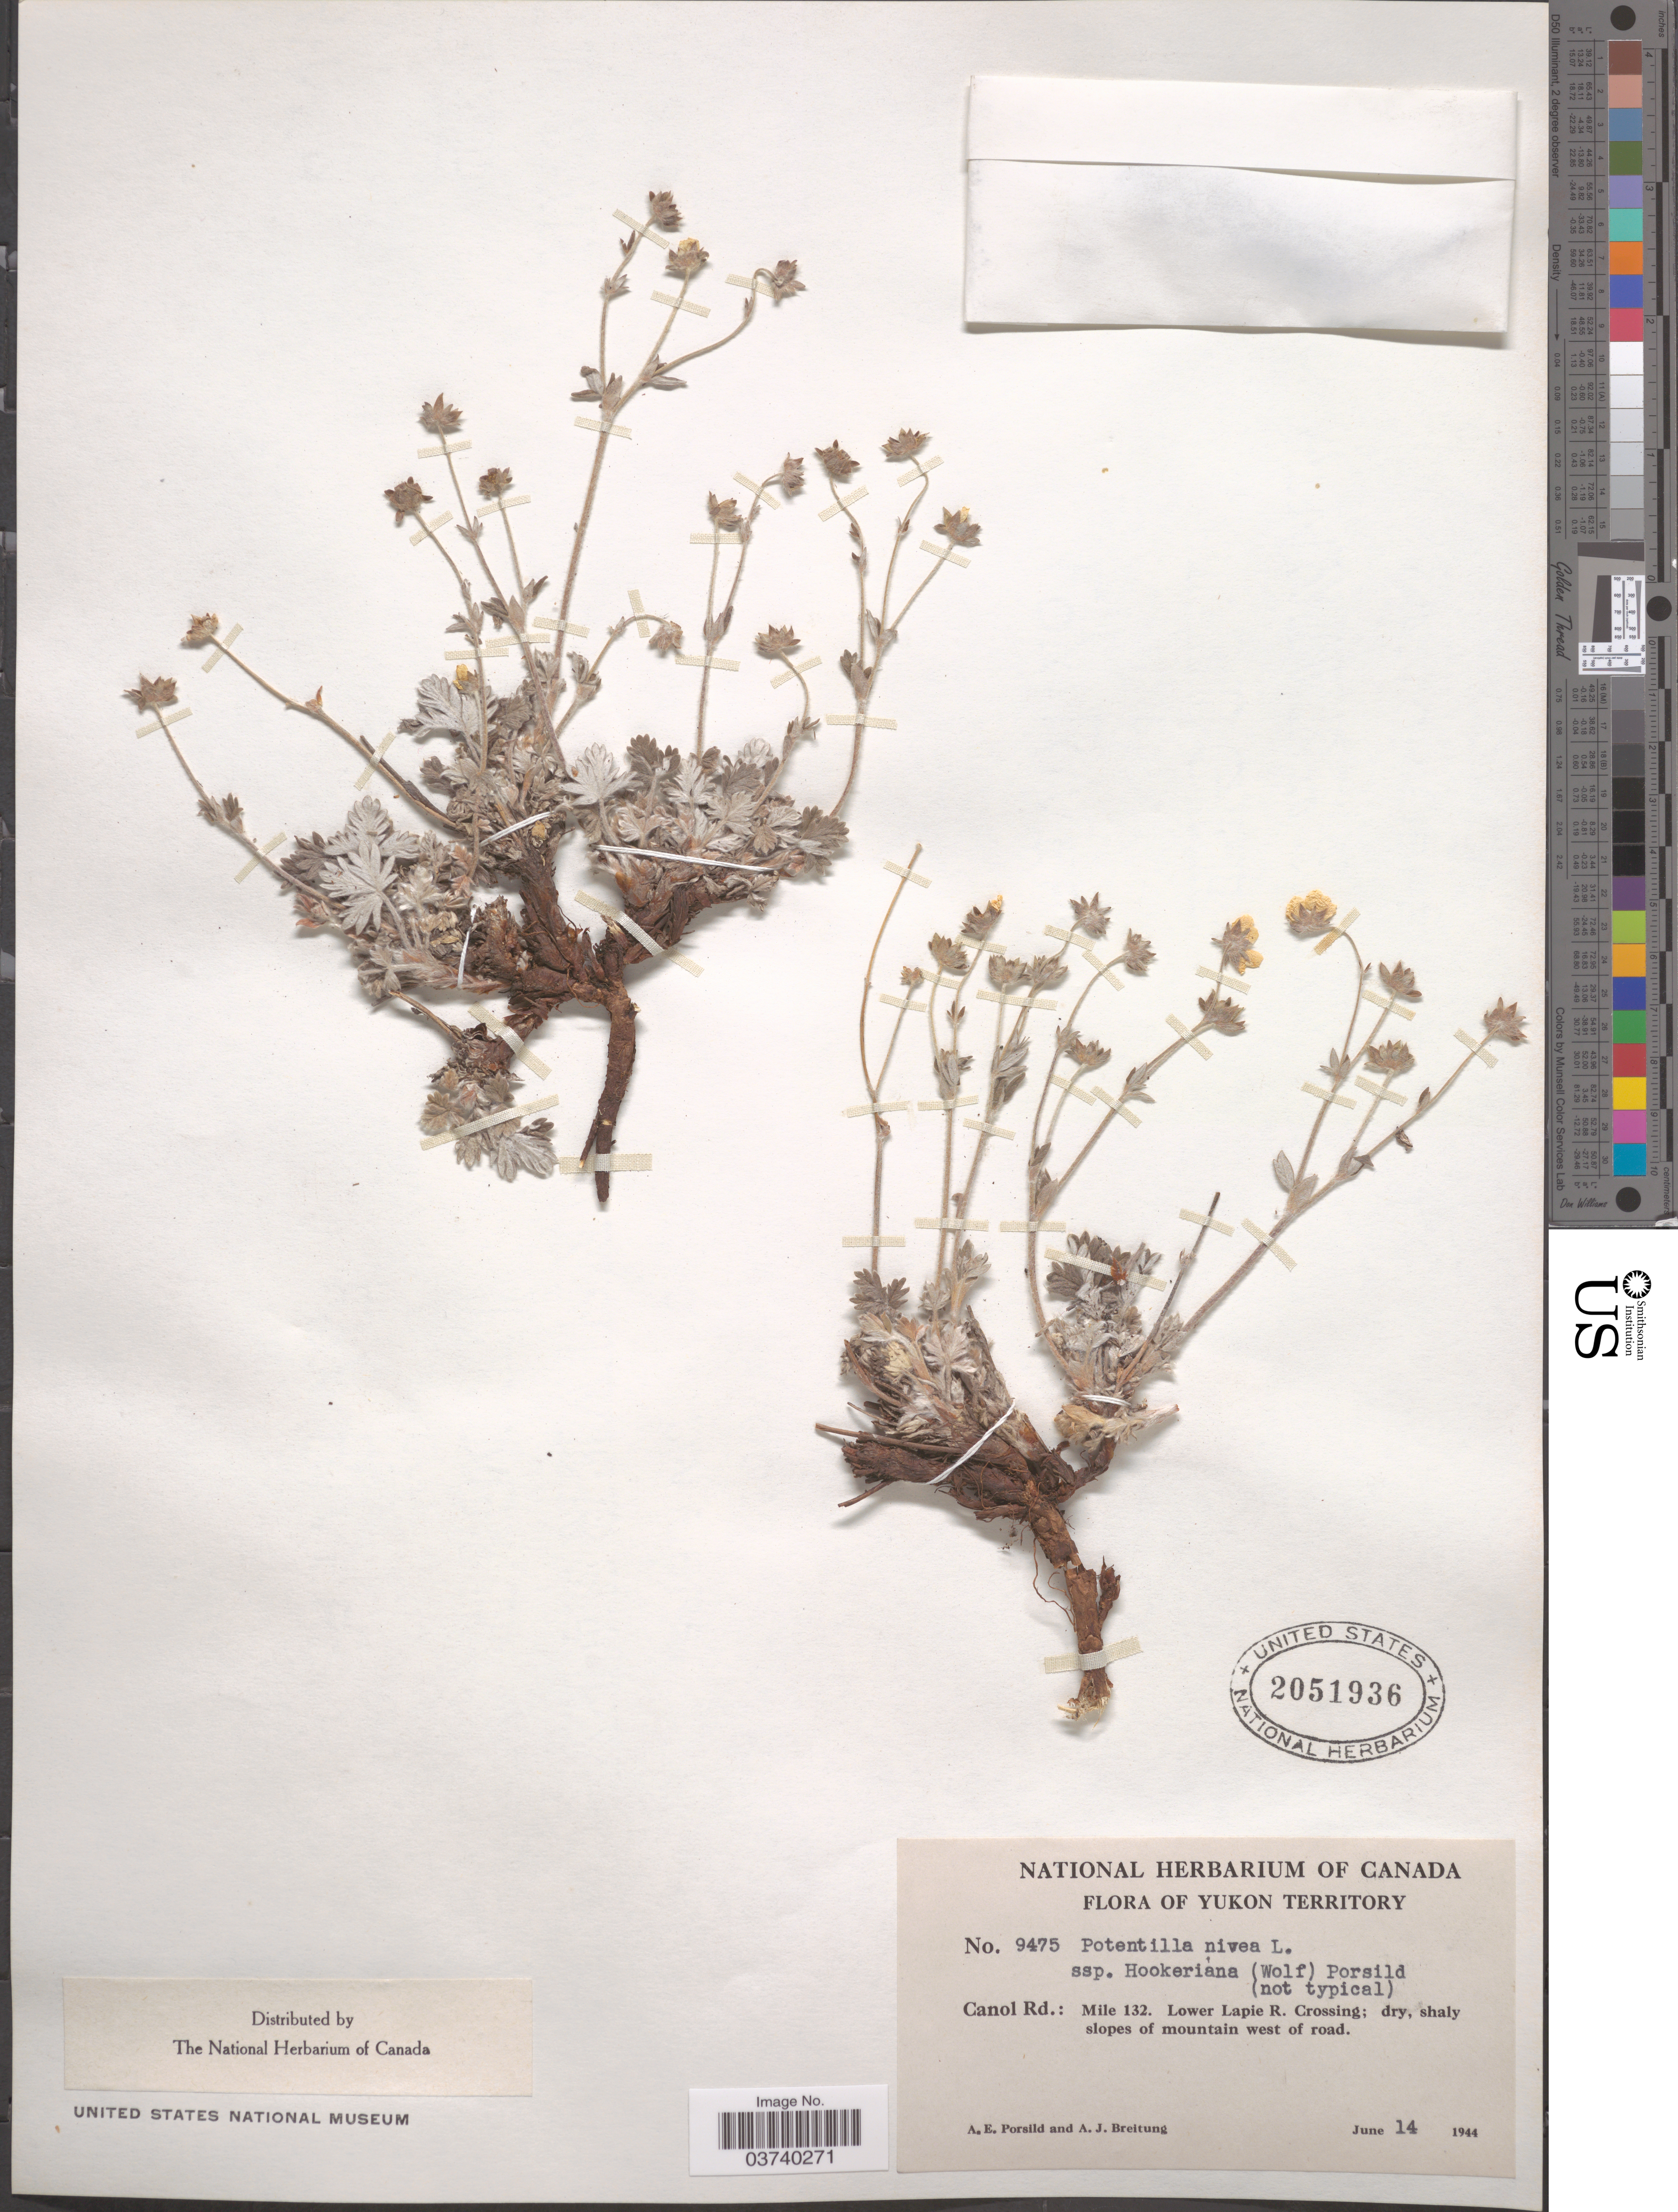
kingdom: Plantae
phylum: Tracheophyta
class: Magnoliopsida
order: Rosales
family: Rosaceae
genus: Potentilla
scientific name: Potentilla nivea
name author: L.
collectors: A. E. Porsild & A. Breitung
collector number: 9475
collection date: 1944-06-14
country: Canada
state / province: Yukon Territory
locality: Canol Rd.: Mile 132. Lower Lapie R. Crossing.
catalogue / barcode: US 2051936